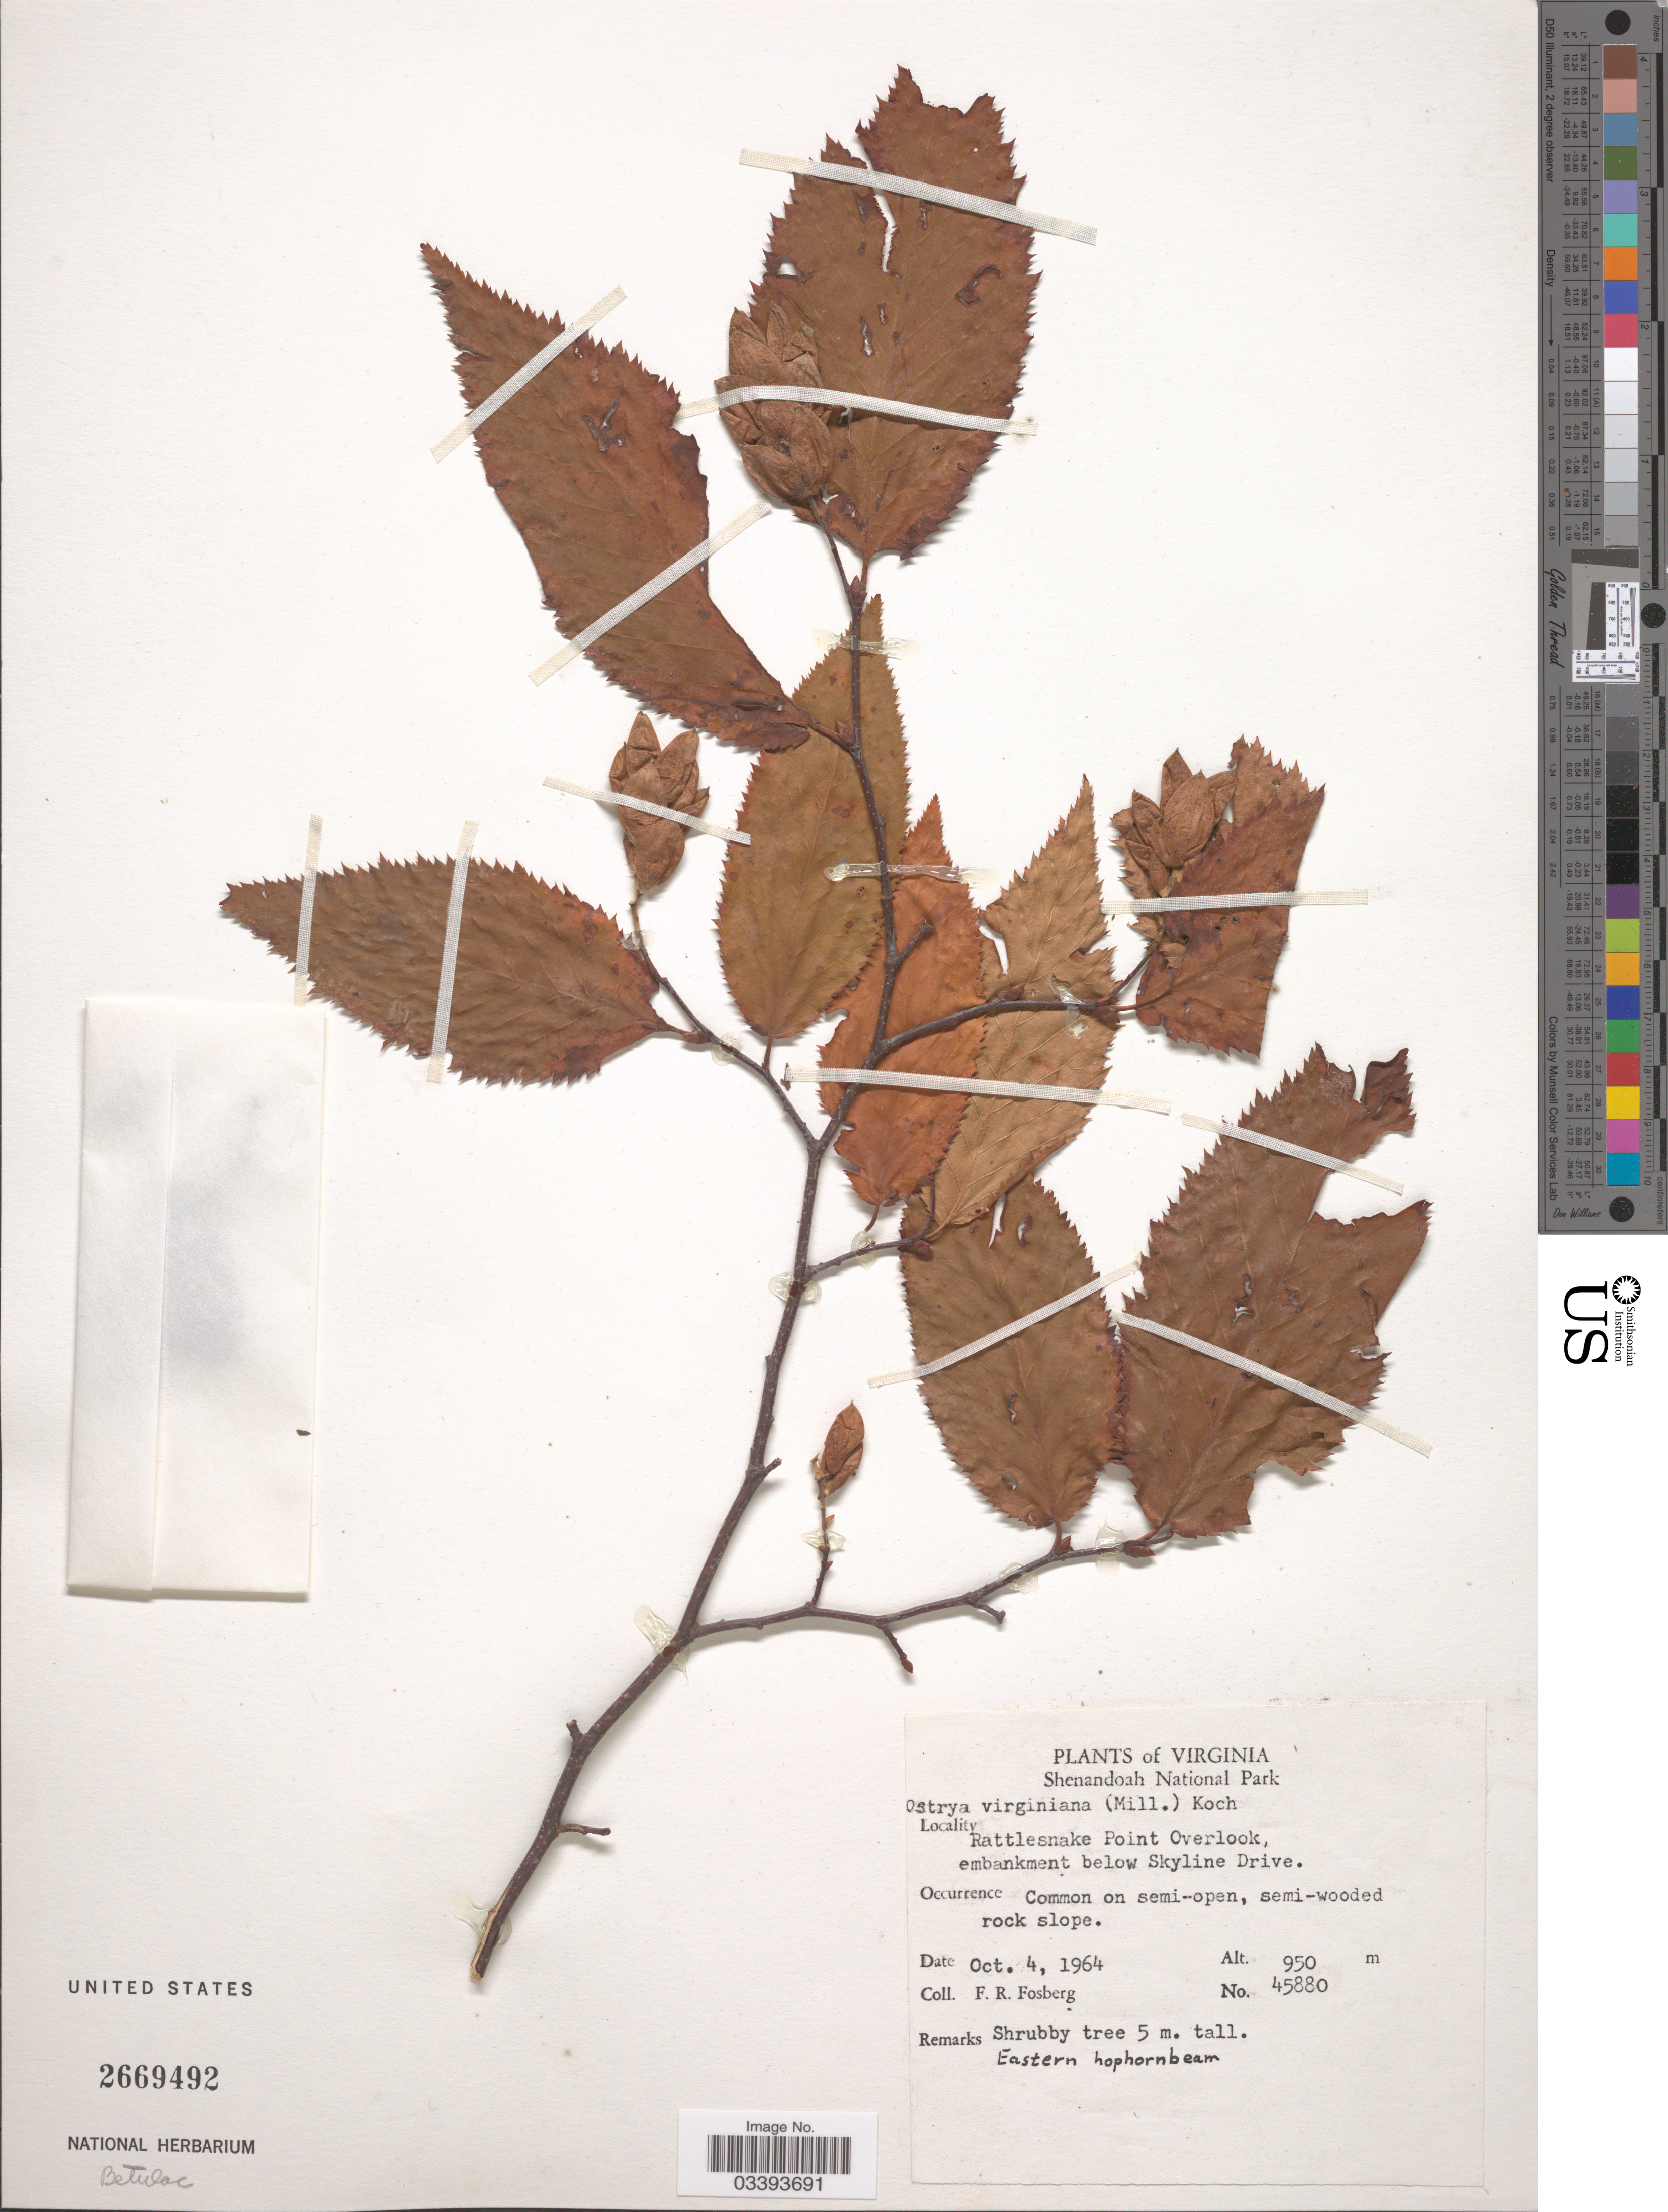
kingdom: Plantae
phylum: Tracheophyta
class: Magnoliopsida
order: Fagales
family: Betulaceae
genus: Ostrya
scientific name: Ostrya virginiana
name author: (Mill.) K. Koch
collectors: F. R. Fosberg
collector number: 45880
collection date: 1964-10-04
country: United States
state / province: Virginia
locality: Shenandoah National Park. Rattlesnake Point Overlook, embankment below Skyline Drive.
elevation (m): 950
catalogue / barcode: US 2669492